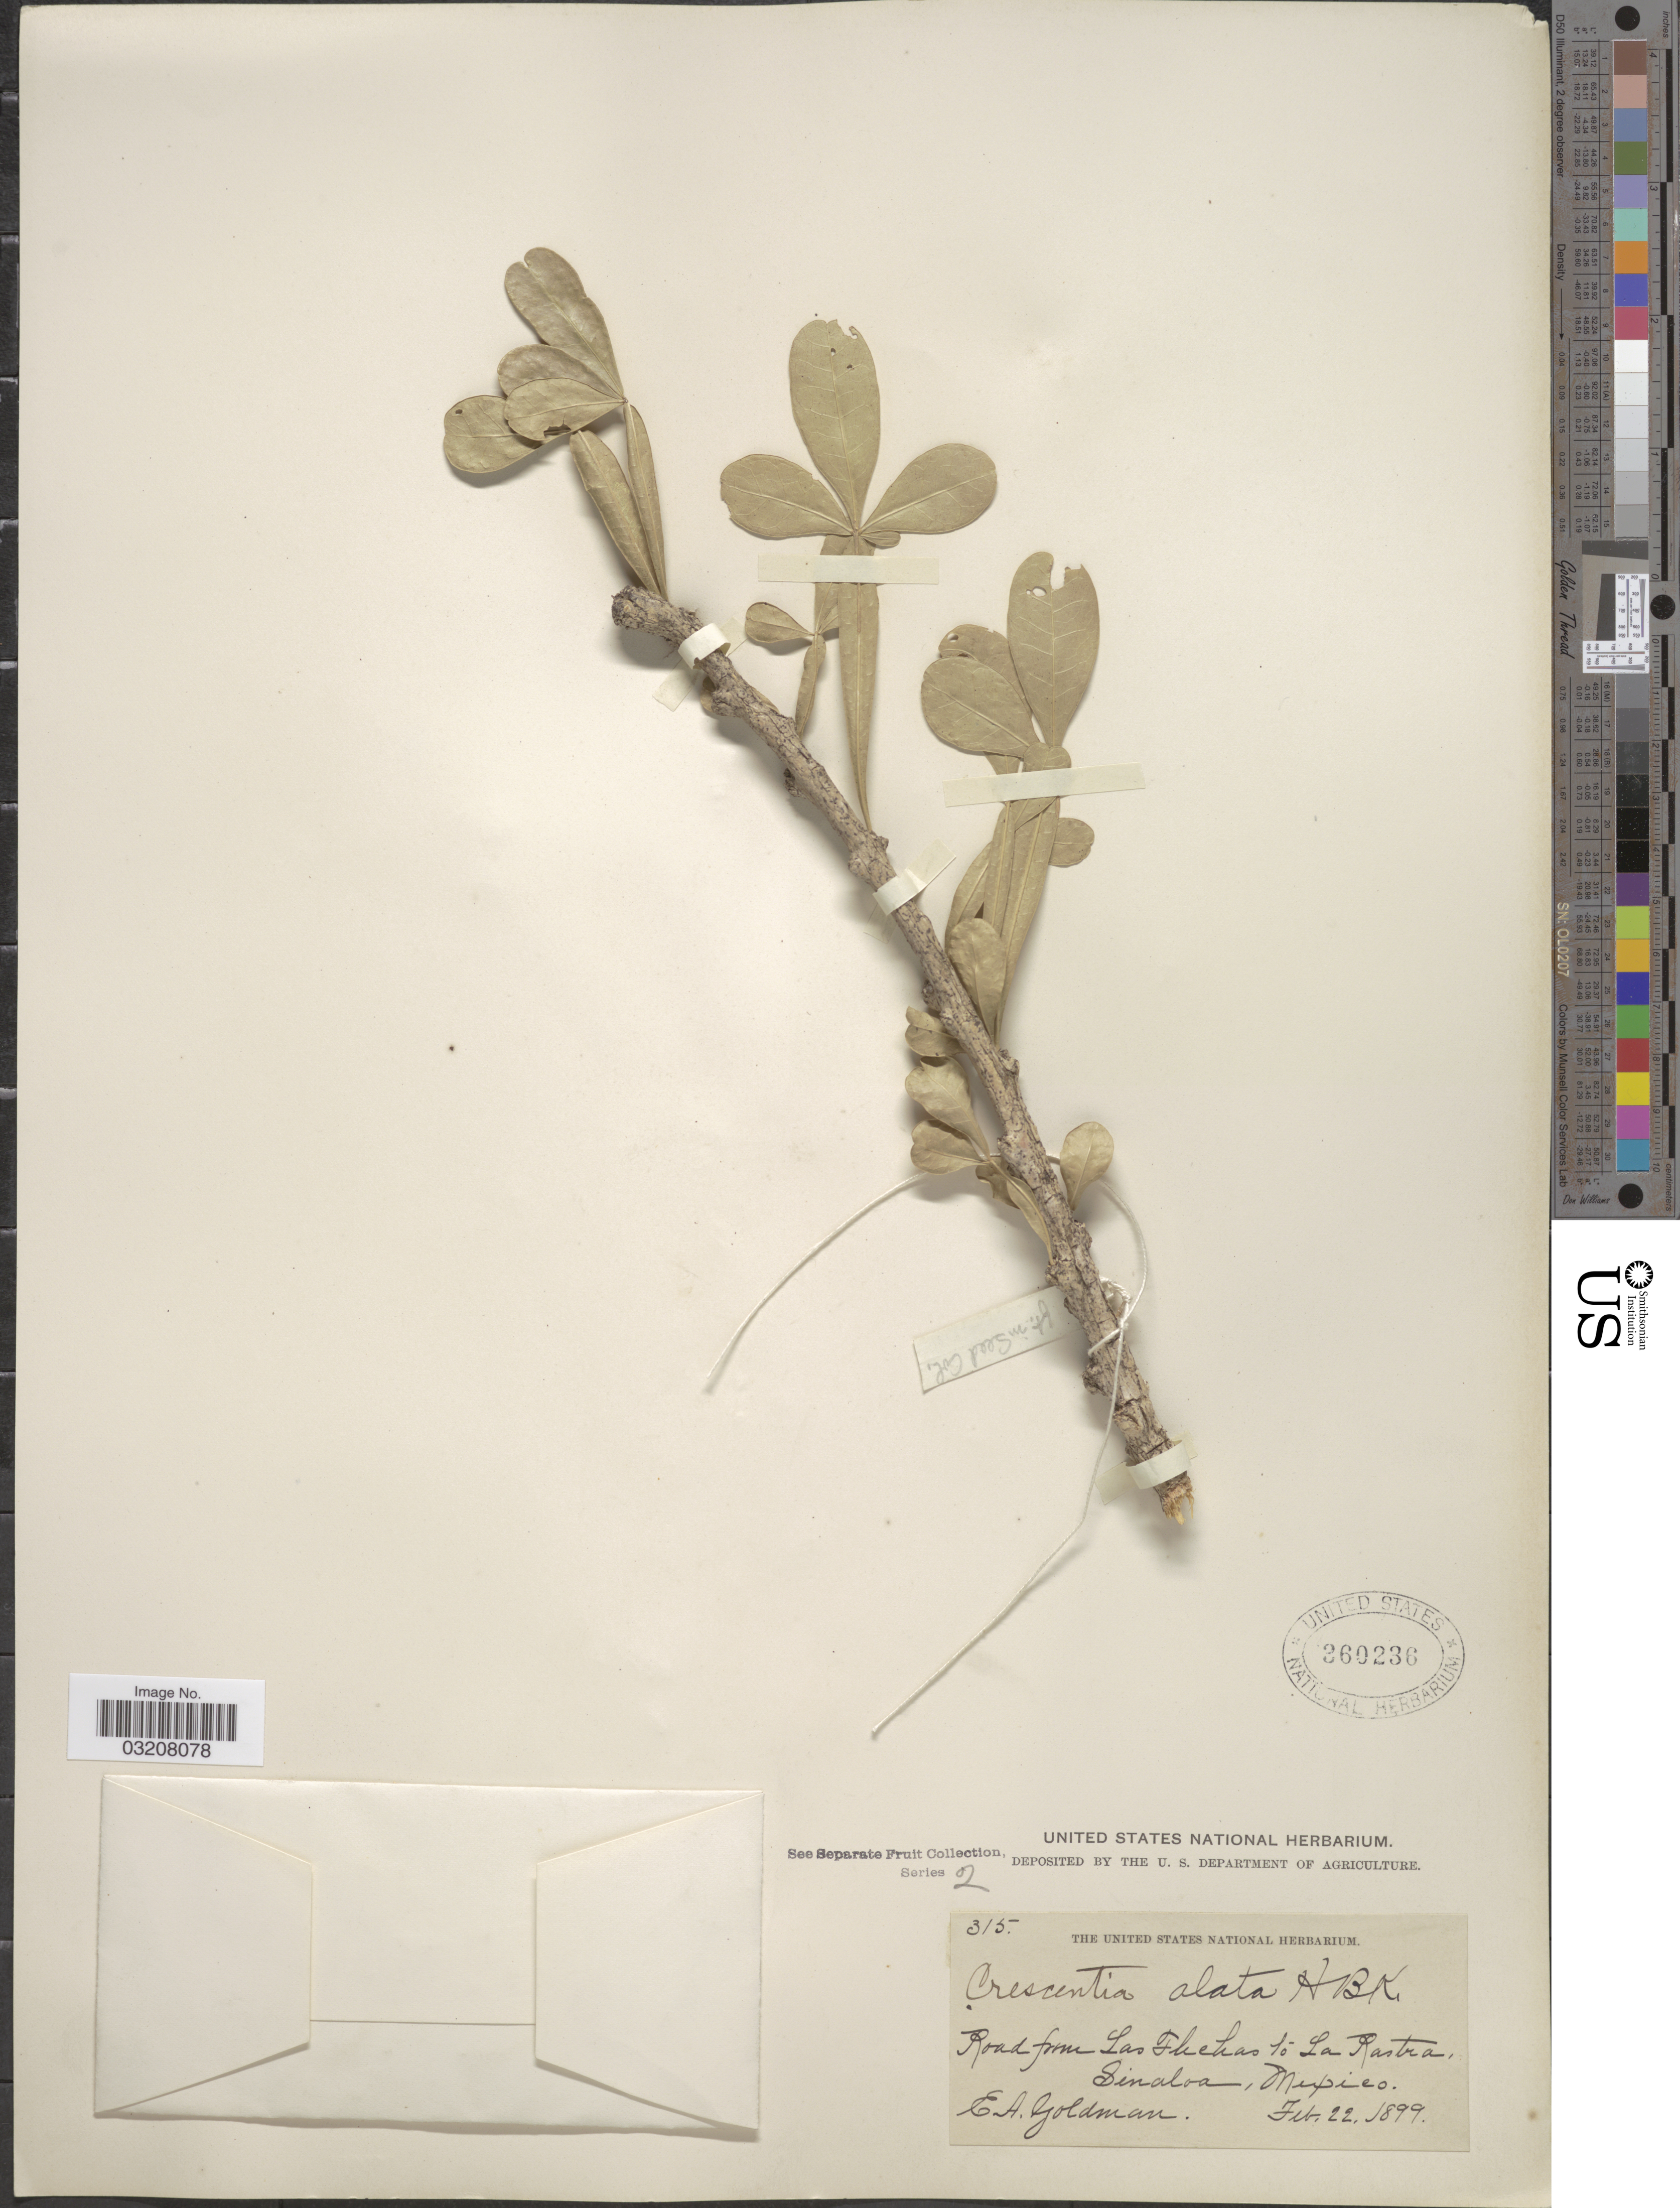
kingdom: Plantae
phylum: Tracheophyta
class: Magnoliopsida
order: Lamiales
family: Bignoniaceae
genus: Crescentia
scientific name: Crescentia alata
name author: Kunth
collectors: E. A. Goldman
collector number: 315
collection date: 1899-02-22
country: Mexico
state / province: Sinaloa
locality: Road from Las Flechas to La Rastra.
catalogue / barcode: US 360236